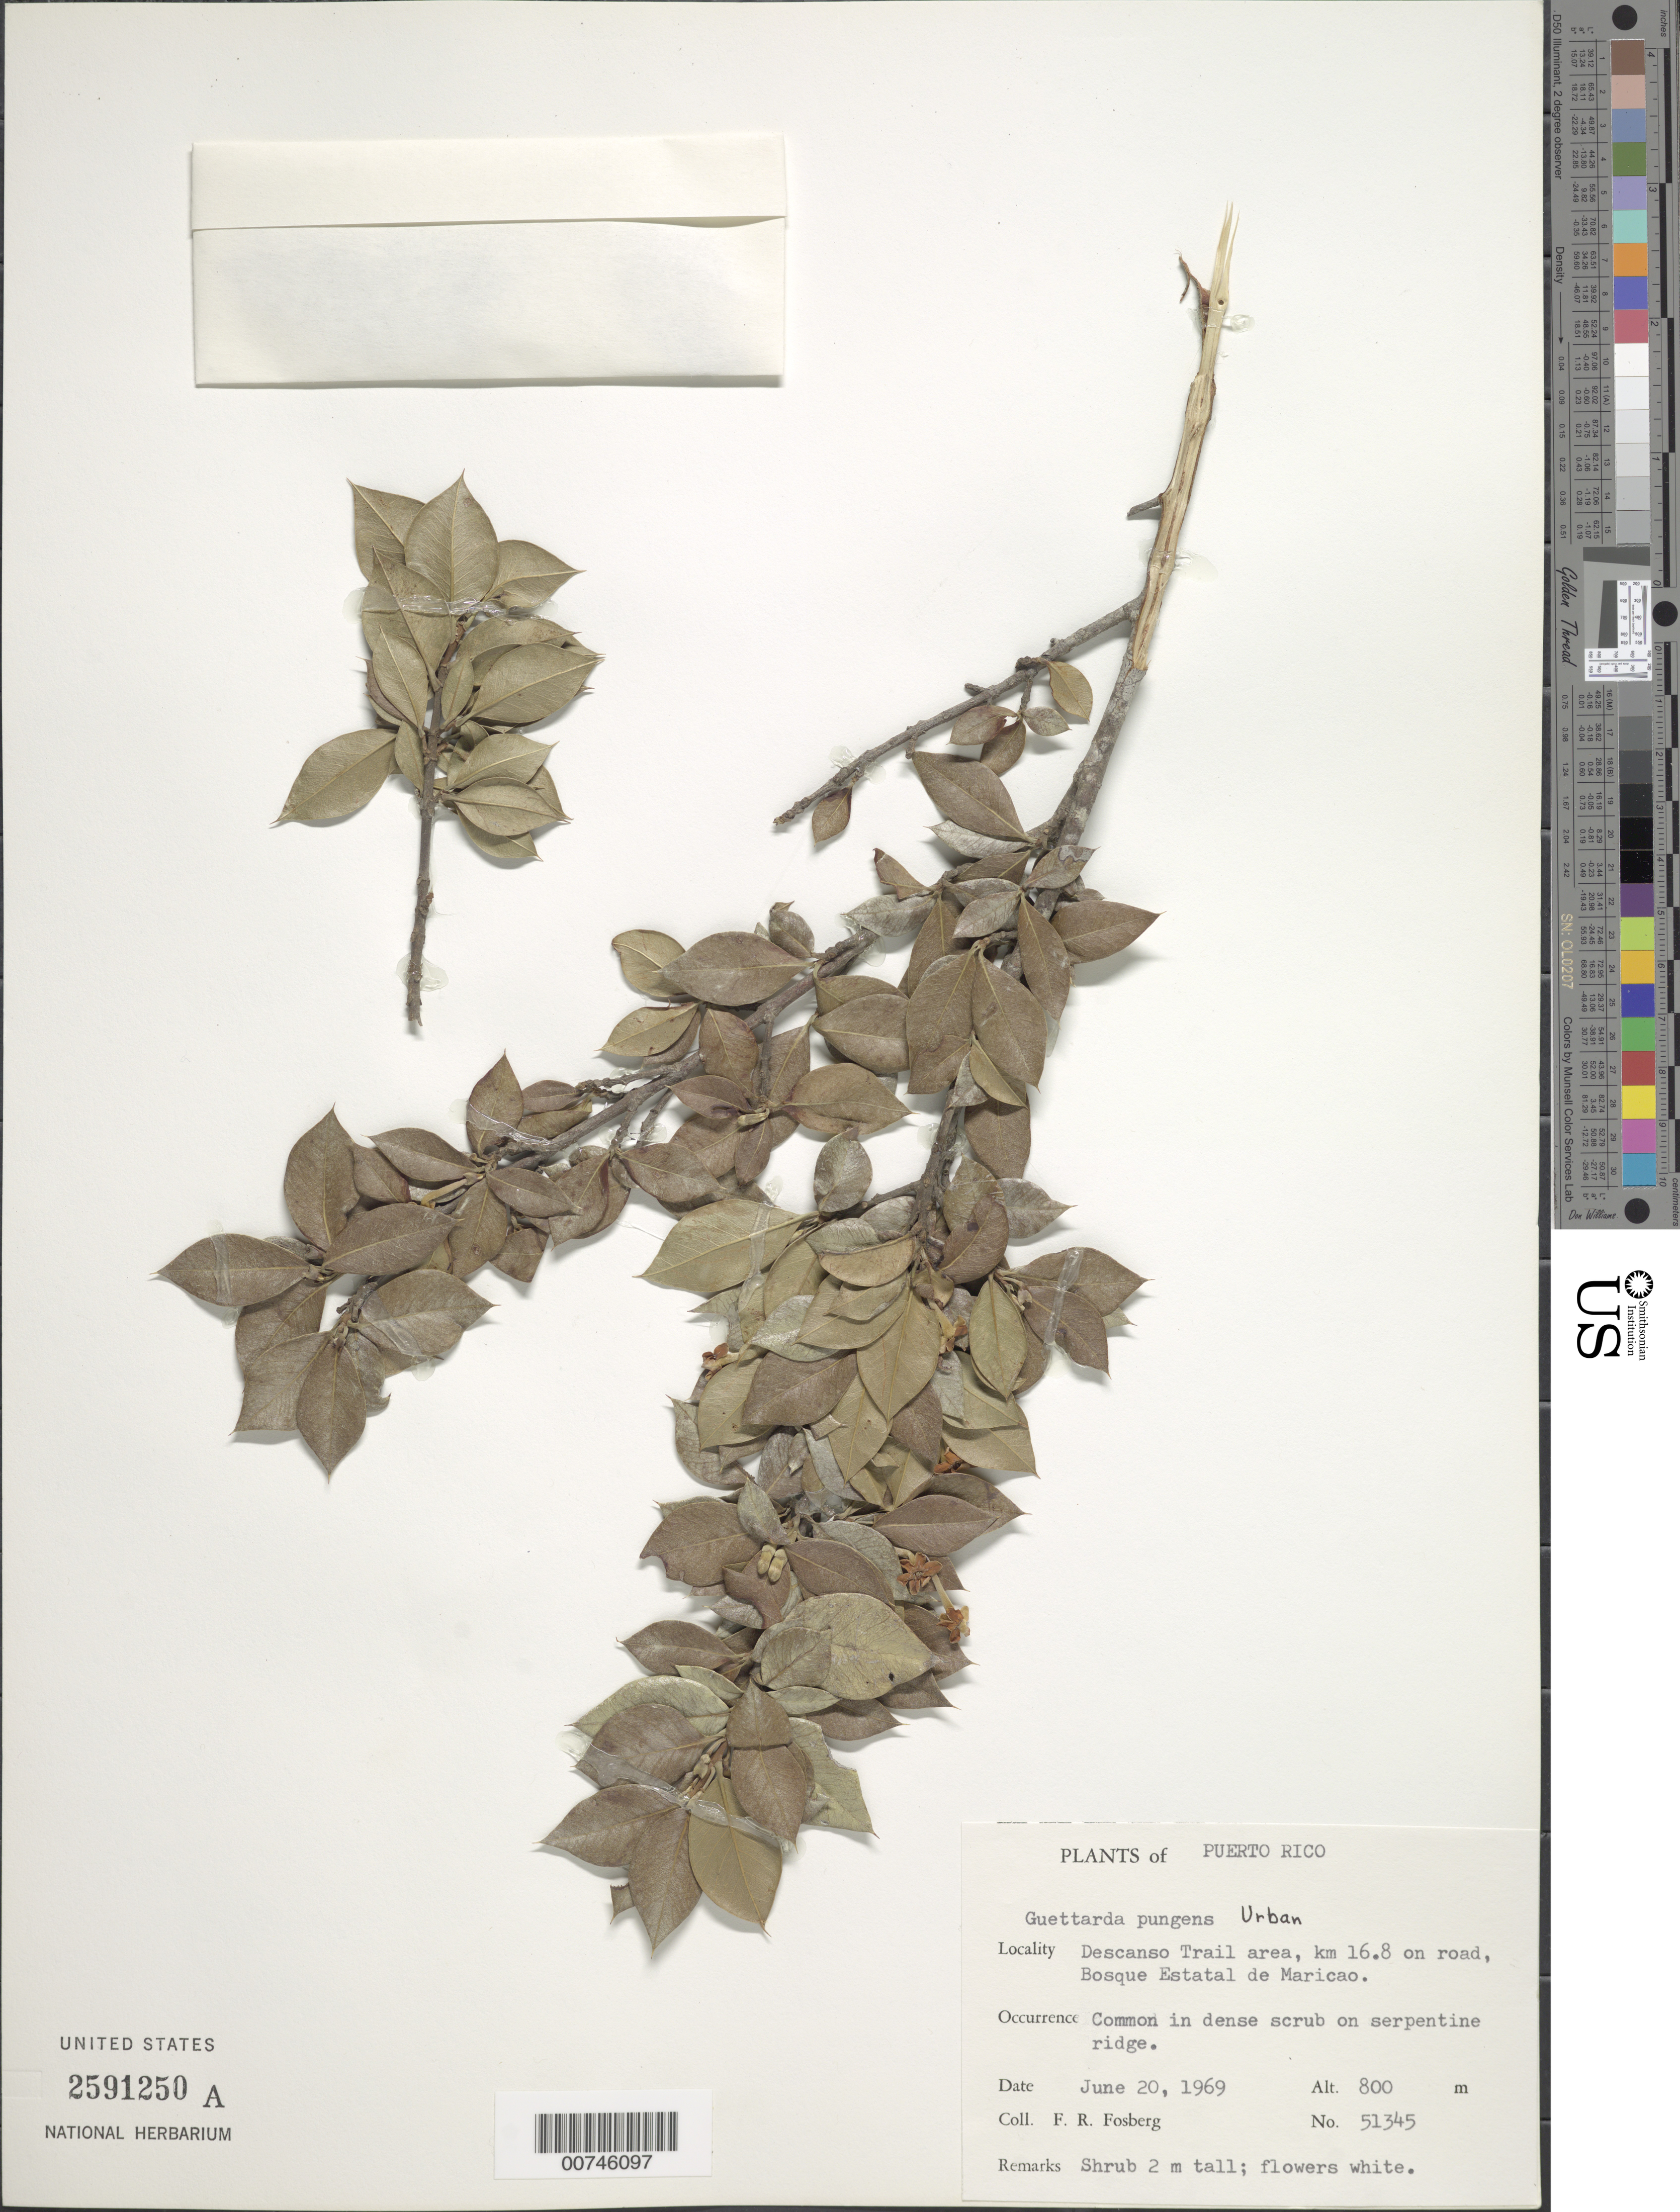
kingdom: Plantae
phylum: Tracheophyta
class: Magnoliopsida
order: Gentianales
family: Rubiaceae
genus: Guettarda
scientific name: Guettarda pungens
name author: Urb.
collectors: F. R. Fosberg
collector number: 51345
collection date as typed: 20 Jun 1969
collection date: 1969-06-20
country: Puerto Rico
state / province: Maricao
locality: Descanso Trail area, km 16.8 on road, Bosque Estatal de Maricao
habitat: Common in dense scrub on serpentine ridge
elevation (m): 800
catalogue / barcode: US 2591250A